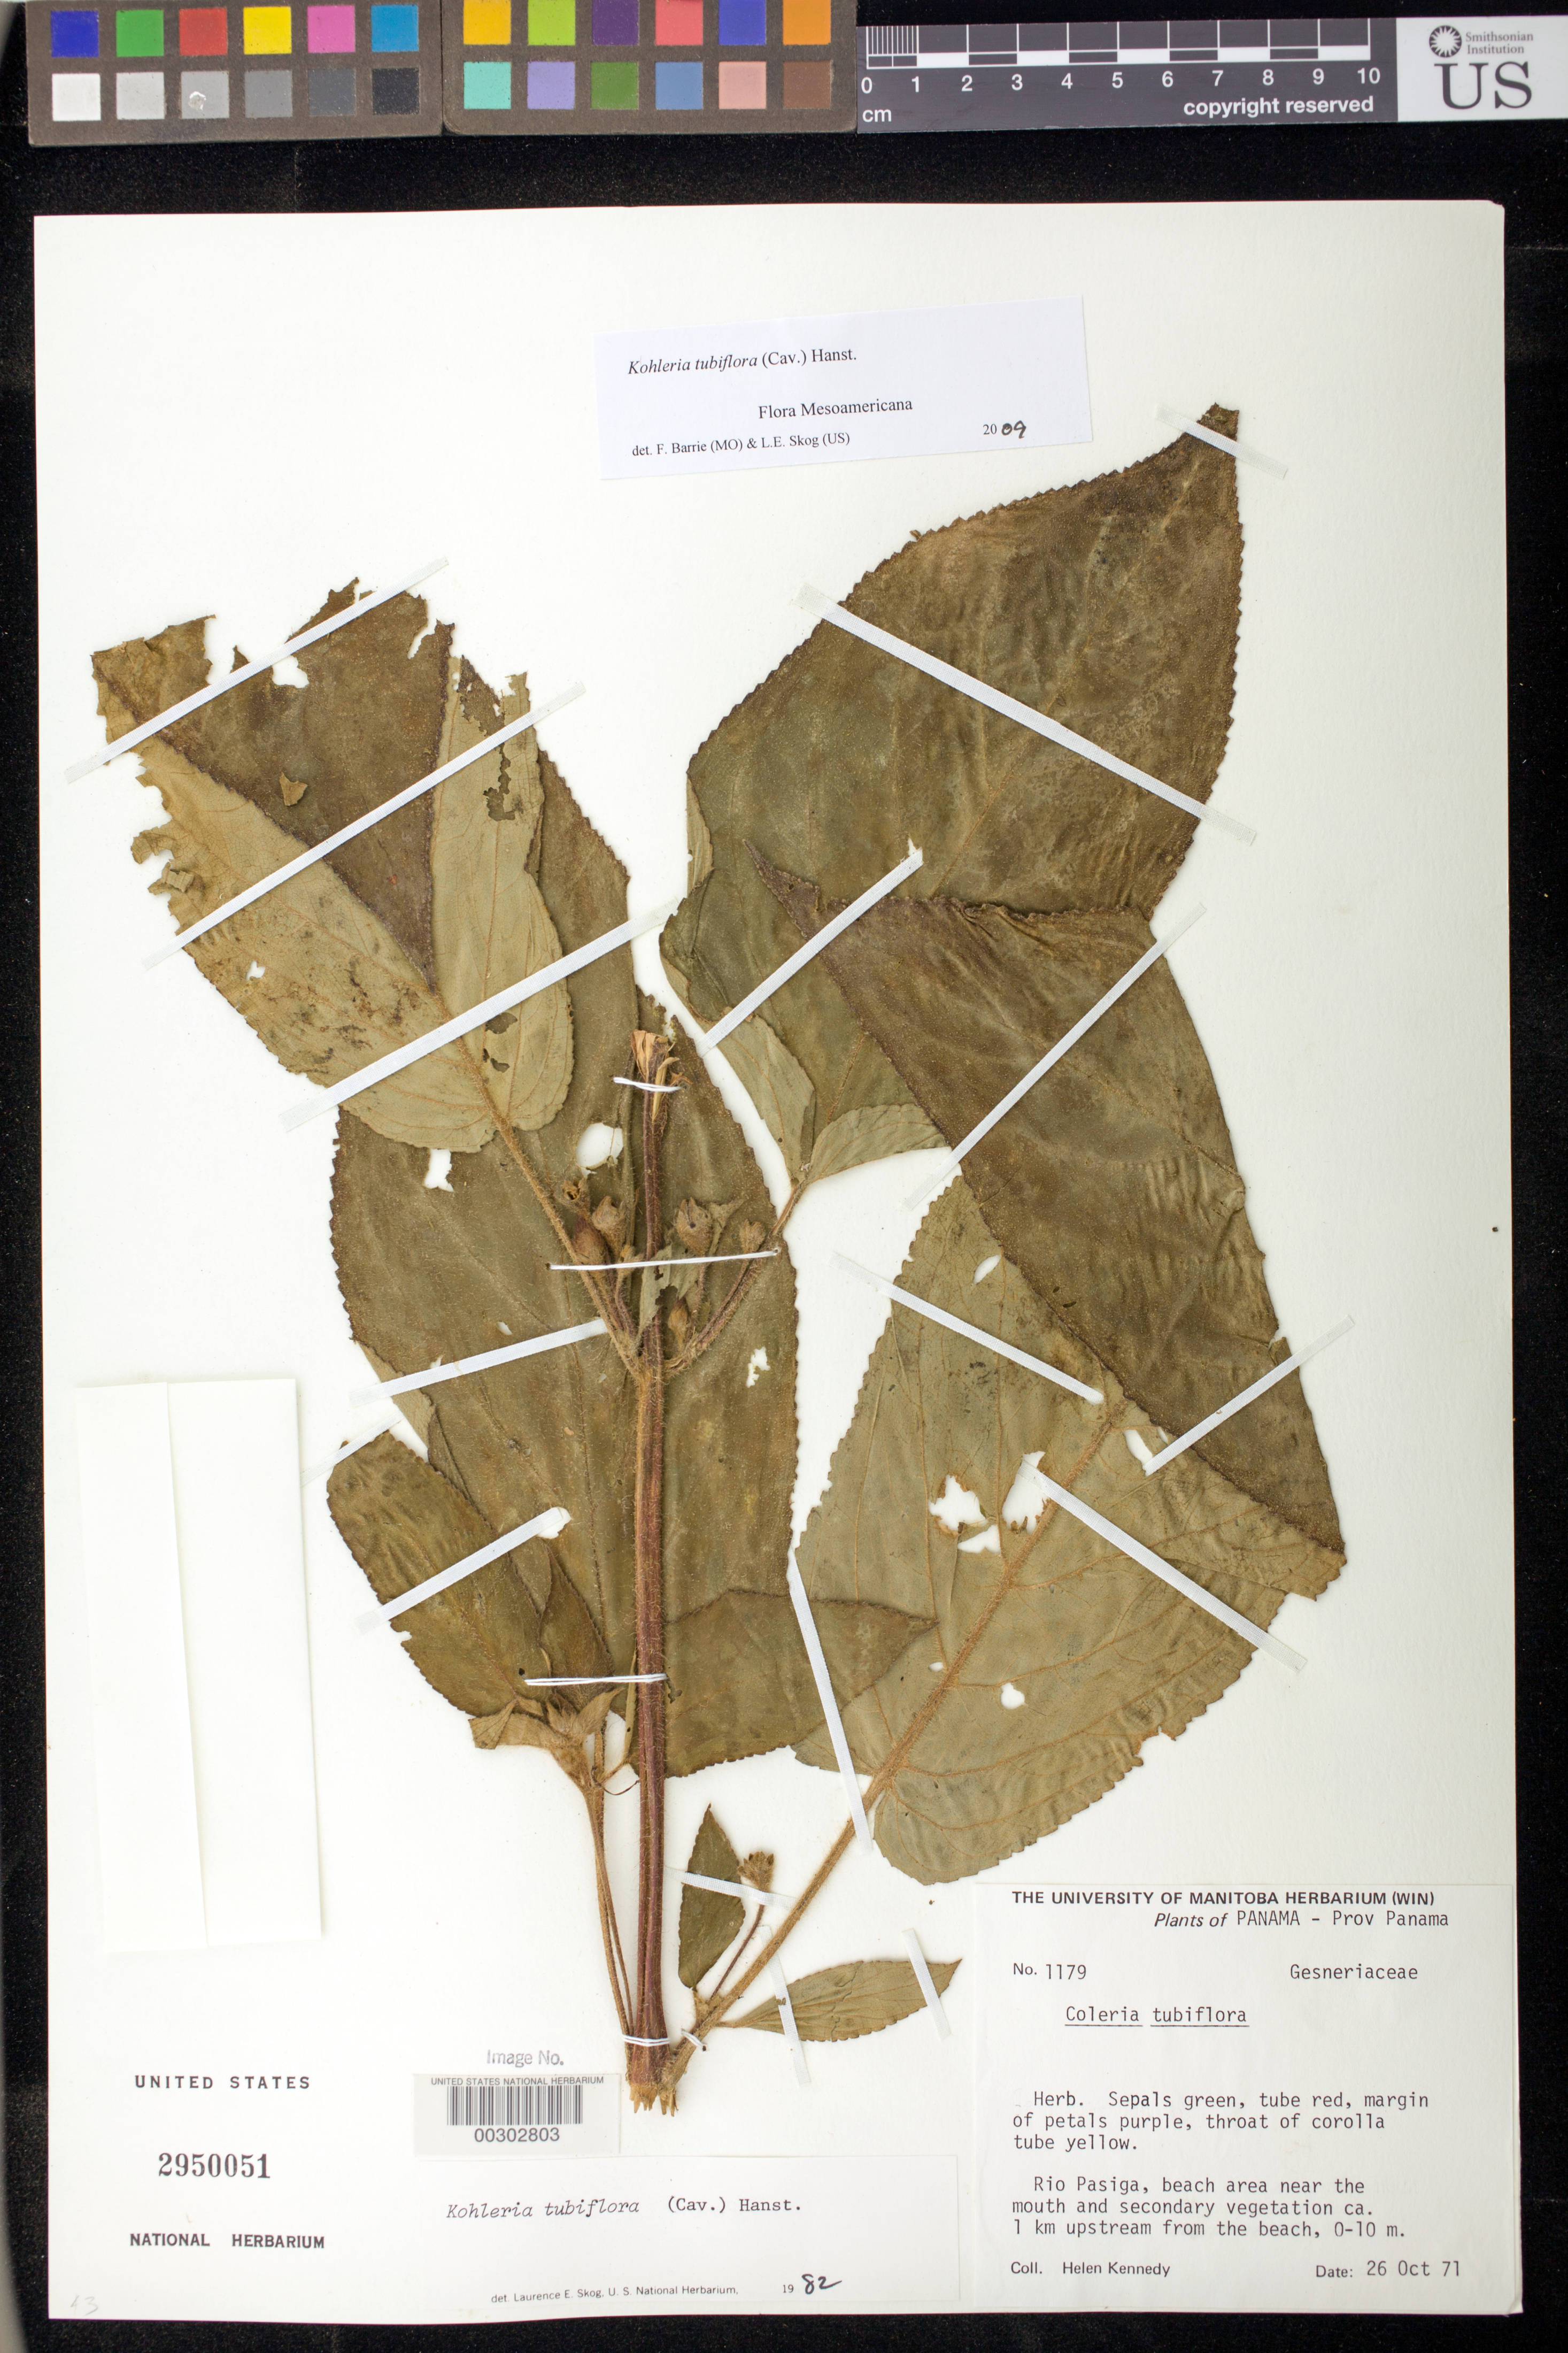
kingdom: Plantae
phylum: Tracheophyta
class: Magnoliopsida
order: Lamiales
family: Gesneriaceae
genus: Kohleria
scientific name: Kohleria tubiflora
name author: (Cav.) Hanst.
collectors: H. Kennedy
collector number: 1179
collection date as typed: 26 Oct 1971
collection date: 1971-10-26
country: Panama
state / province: Panamá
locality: Rio Pasiga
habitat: Beach area near the mouth [of river]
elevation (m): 0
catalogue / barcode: US 2950051